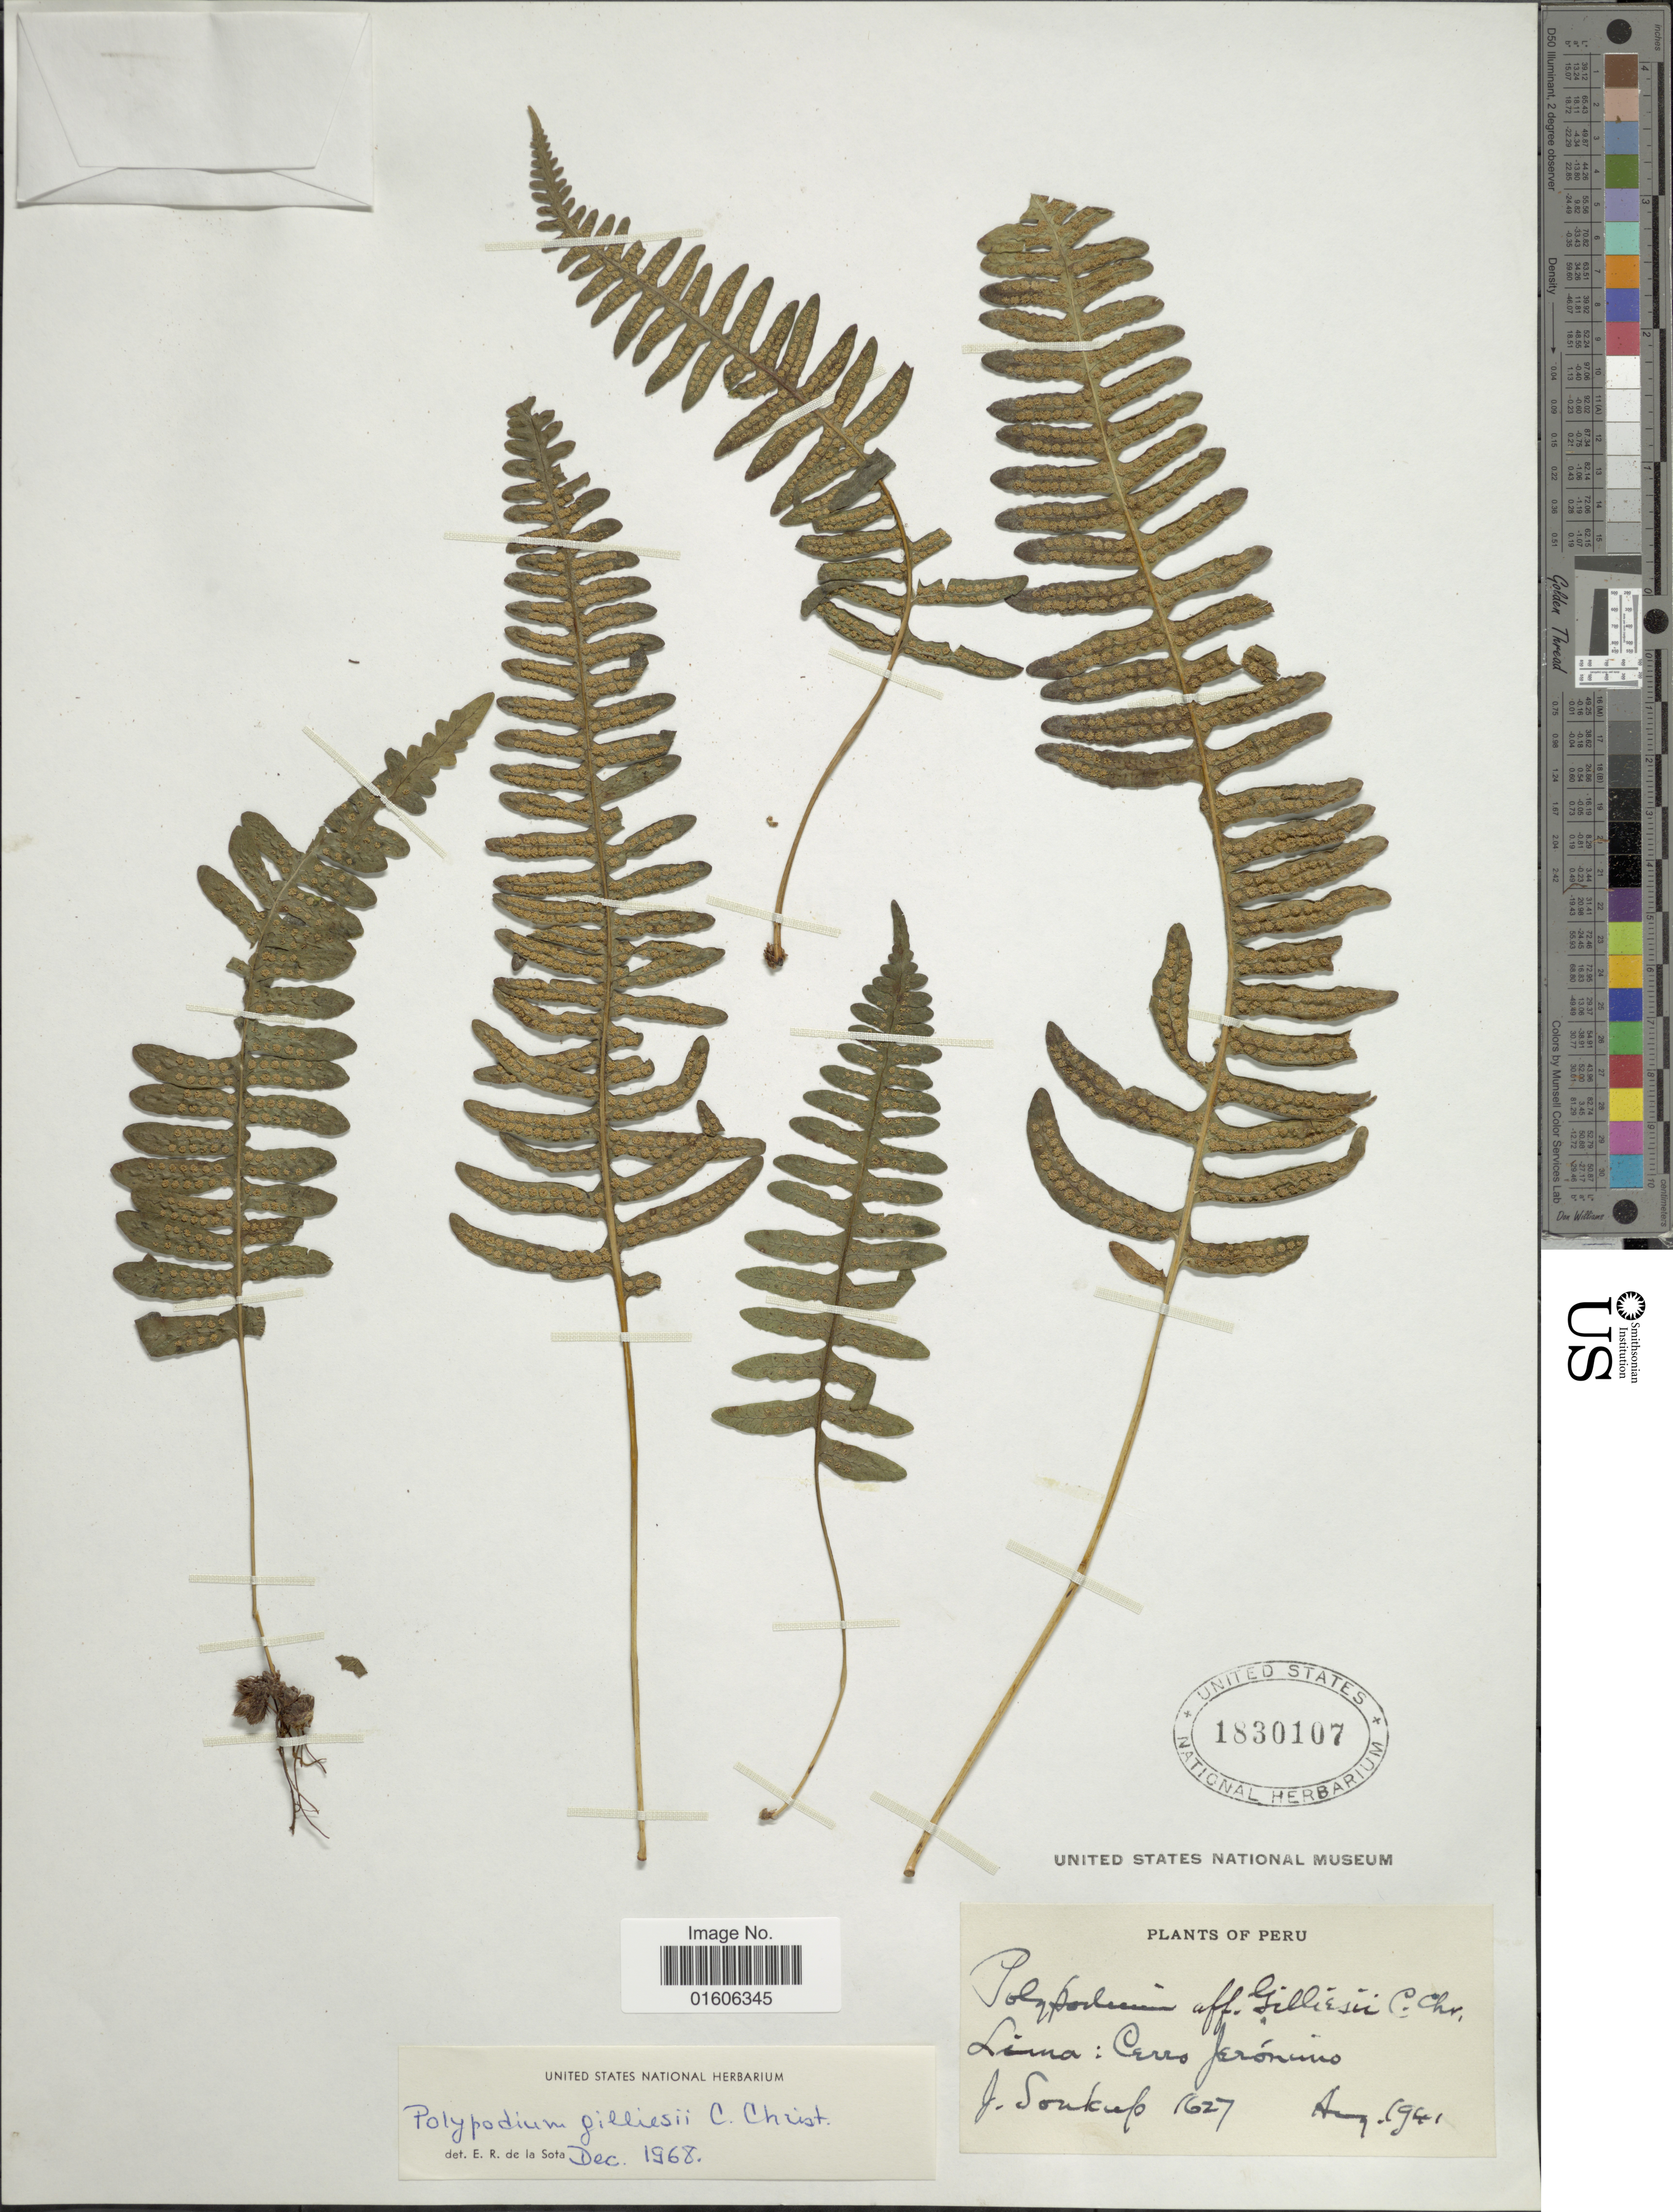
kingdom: Plantae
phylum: Tracheophyta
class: Polypodiopsida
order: Polypodiales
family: Polypodiaceae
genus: Serpocaulon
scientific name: Serpocaulon gilliesii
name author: (C. Chr.) A.R. Sm.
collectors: J. Soukup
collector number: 1627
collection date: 1941-08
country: Peru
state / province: Lima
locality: Lima: Cerro Jerónimo.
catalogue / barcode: US 1830107